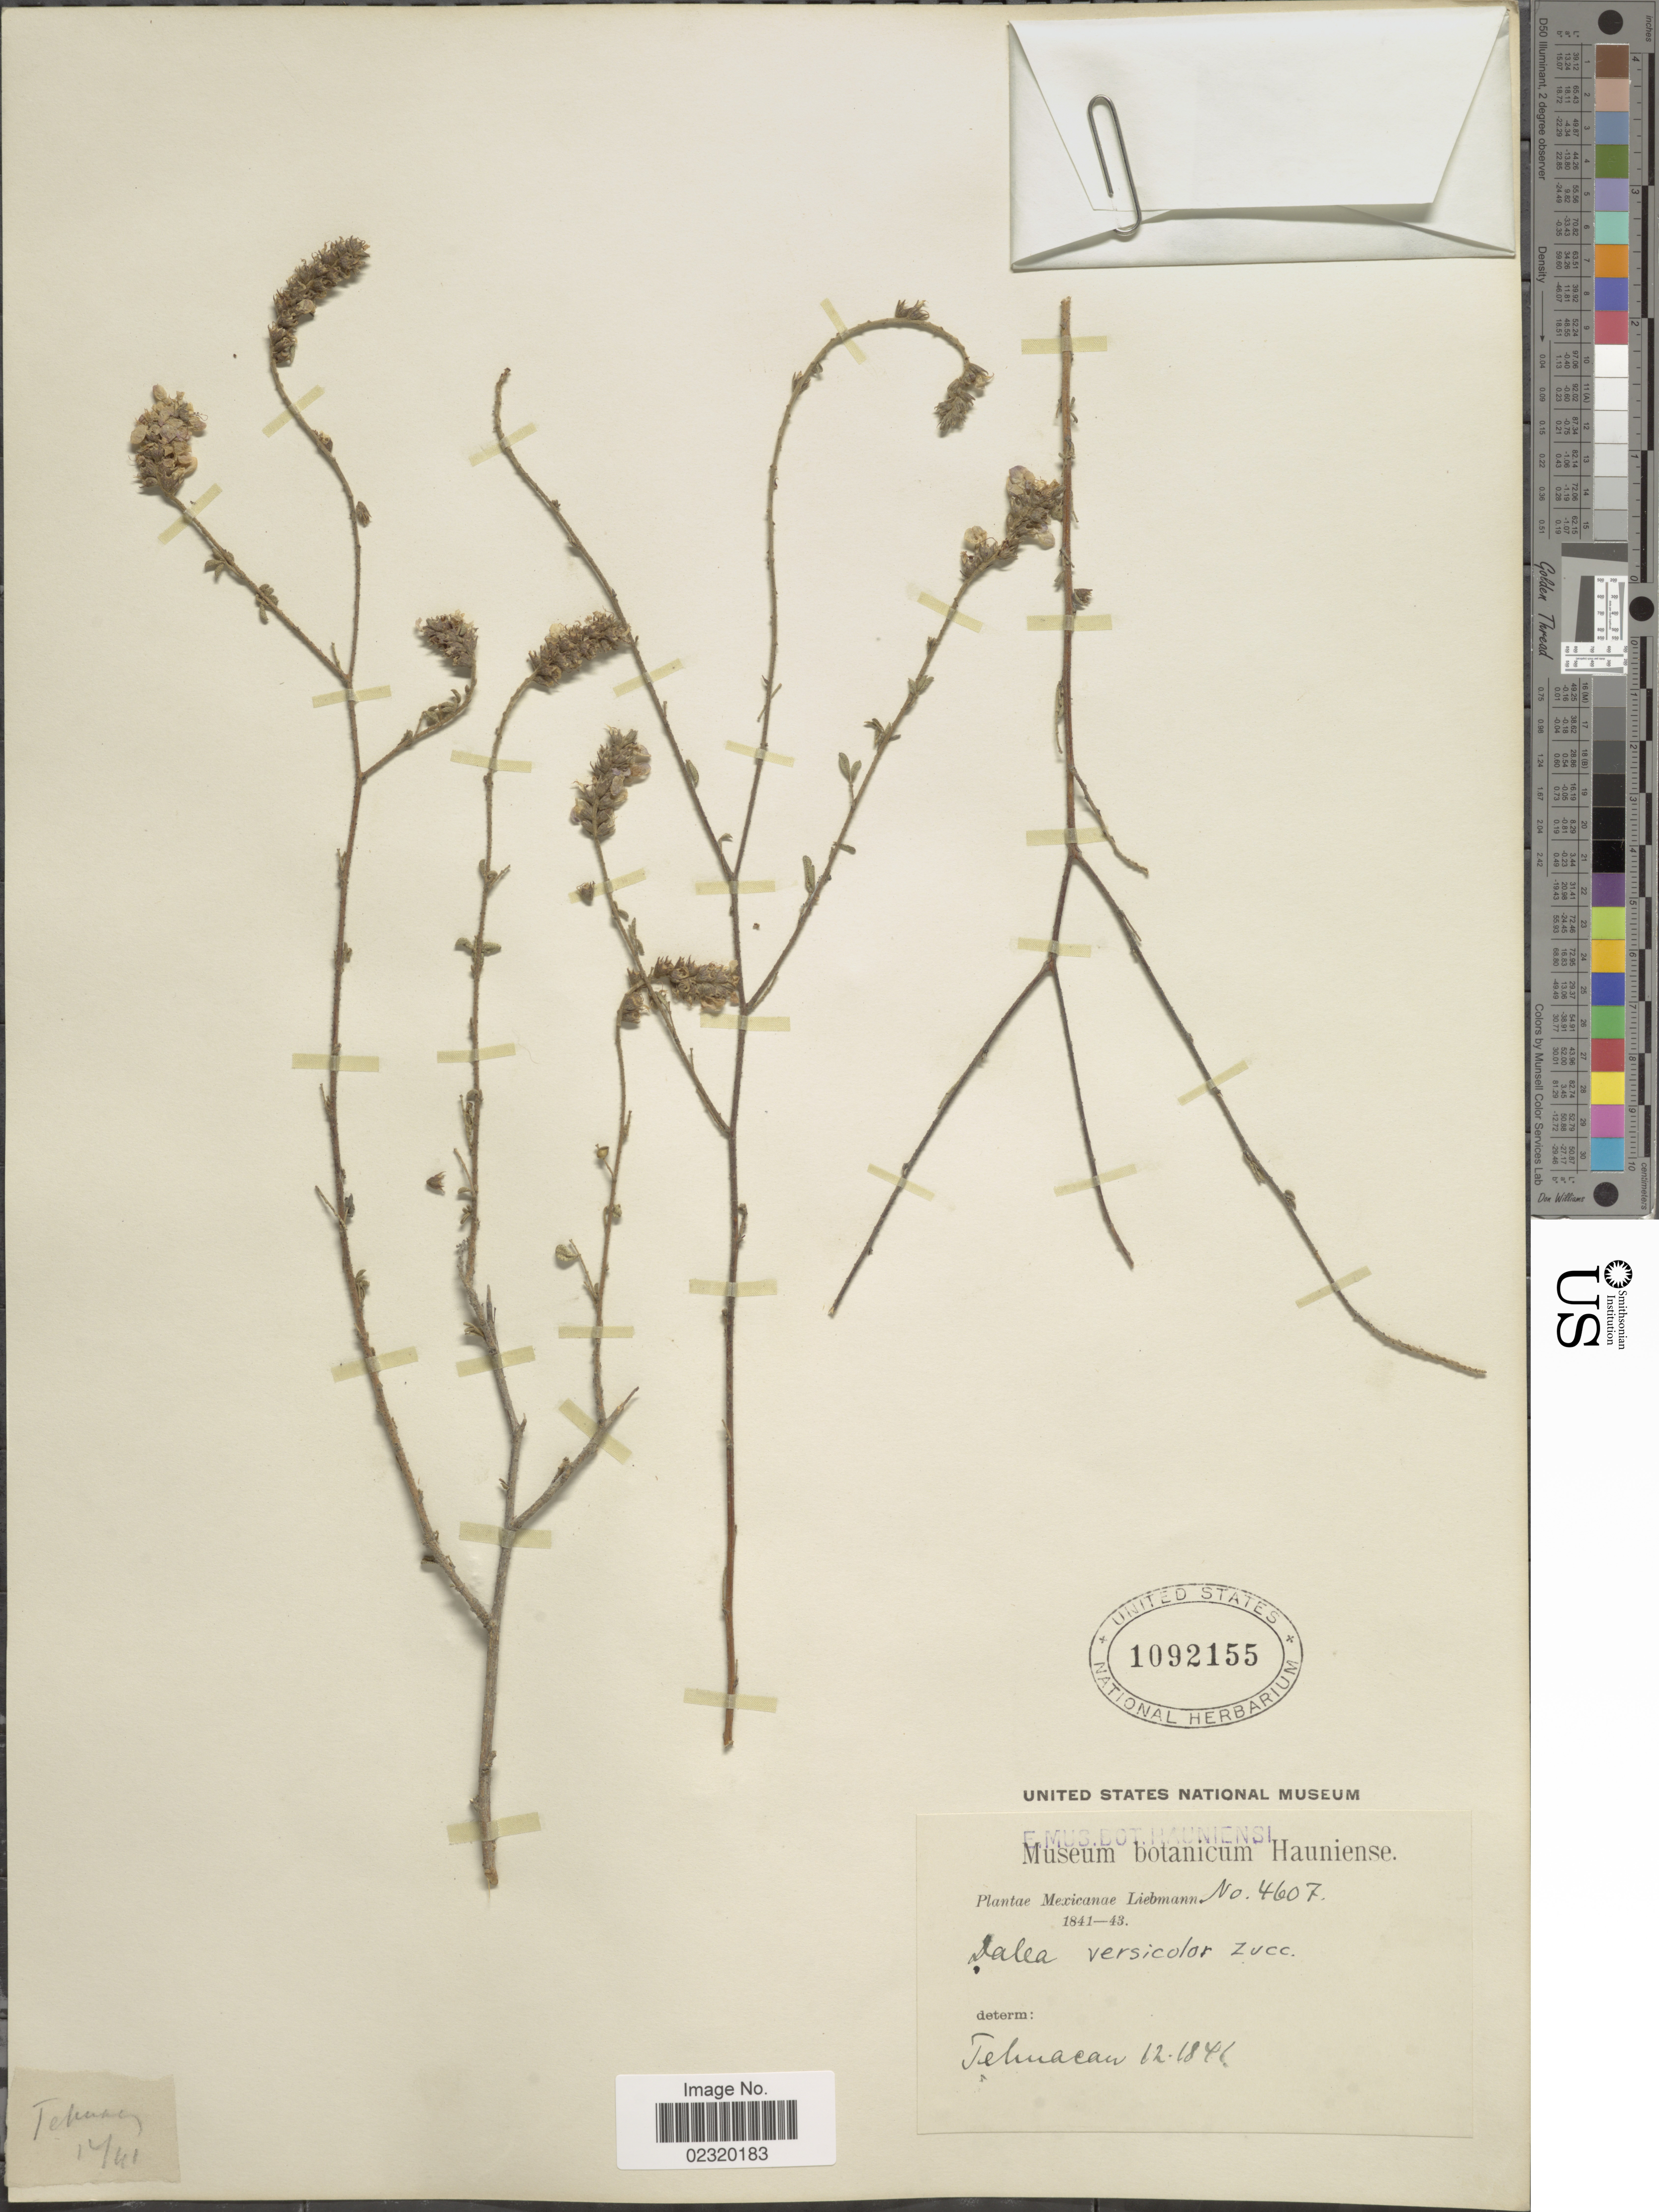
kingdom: Plantae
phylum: Tracheophyta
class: Magnoliopsida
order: Fabales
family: Fabaceae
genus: Dalea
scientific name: Dalea versicolor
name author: Zucc.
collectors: Liebmann, --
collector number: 4607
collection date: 1841-12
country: Mexico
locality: Tehuacan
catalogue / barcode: US 1092155